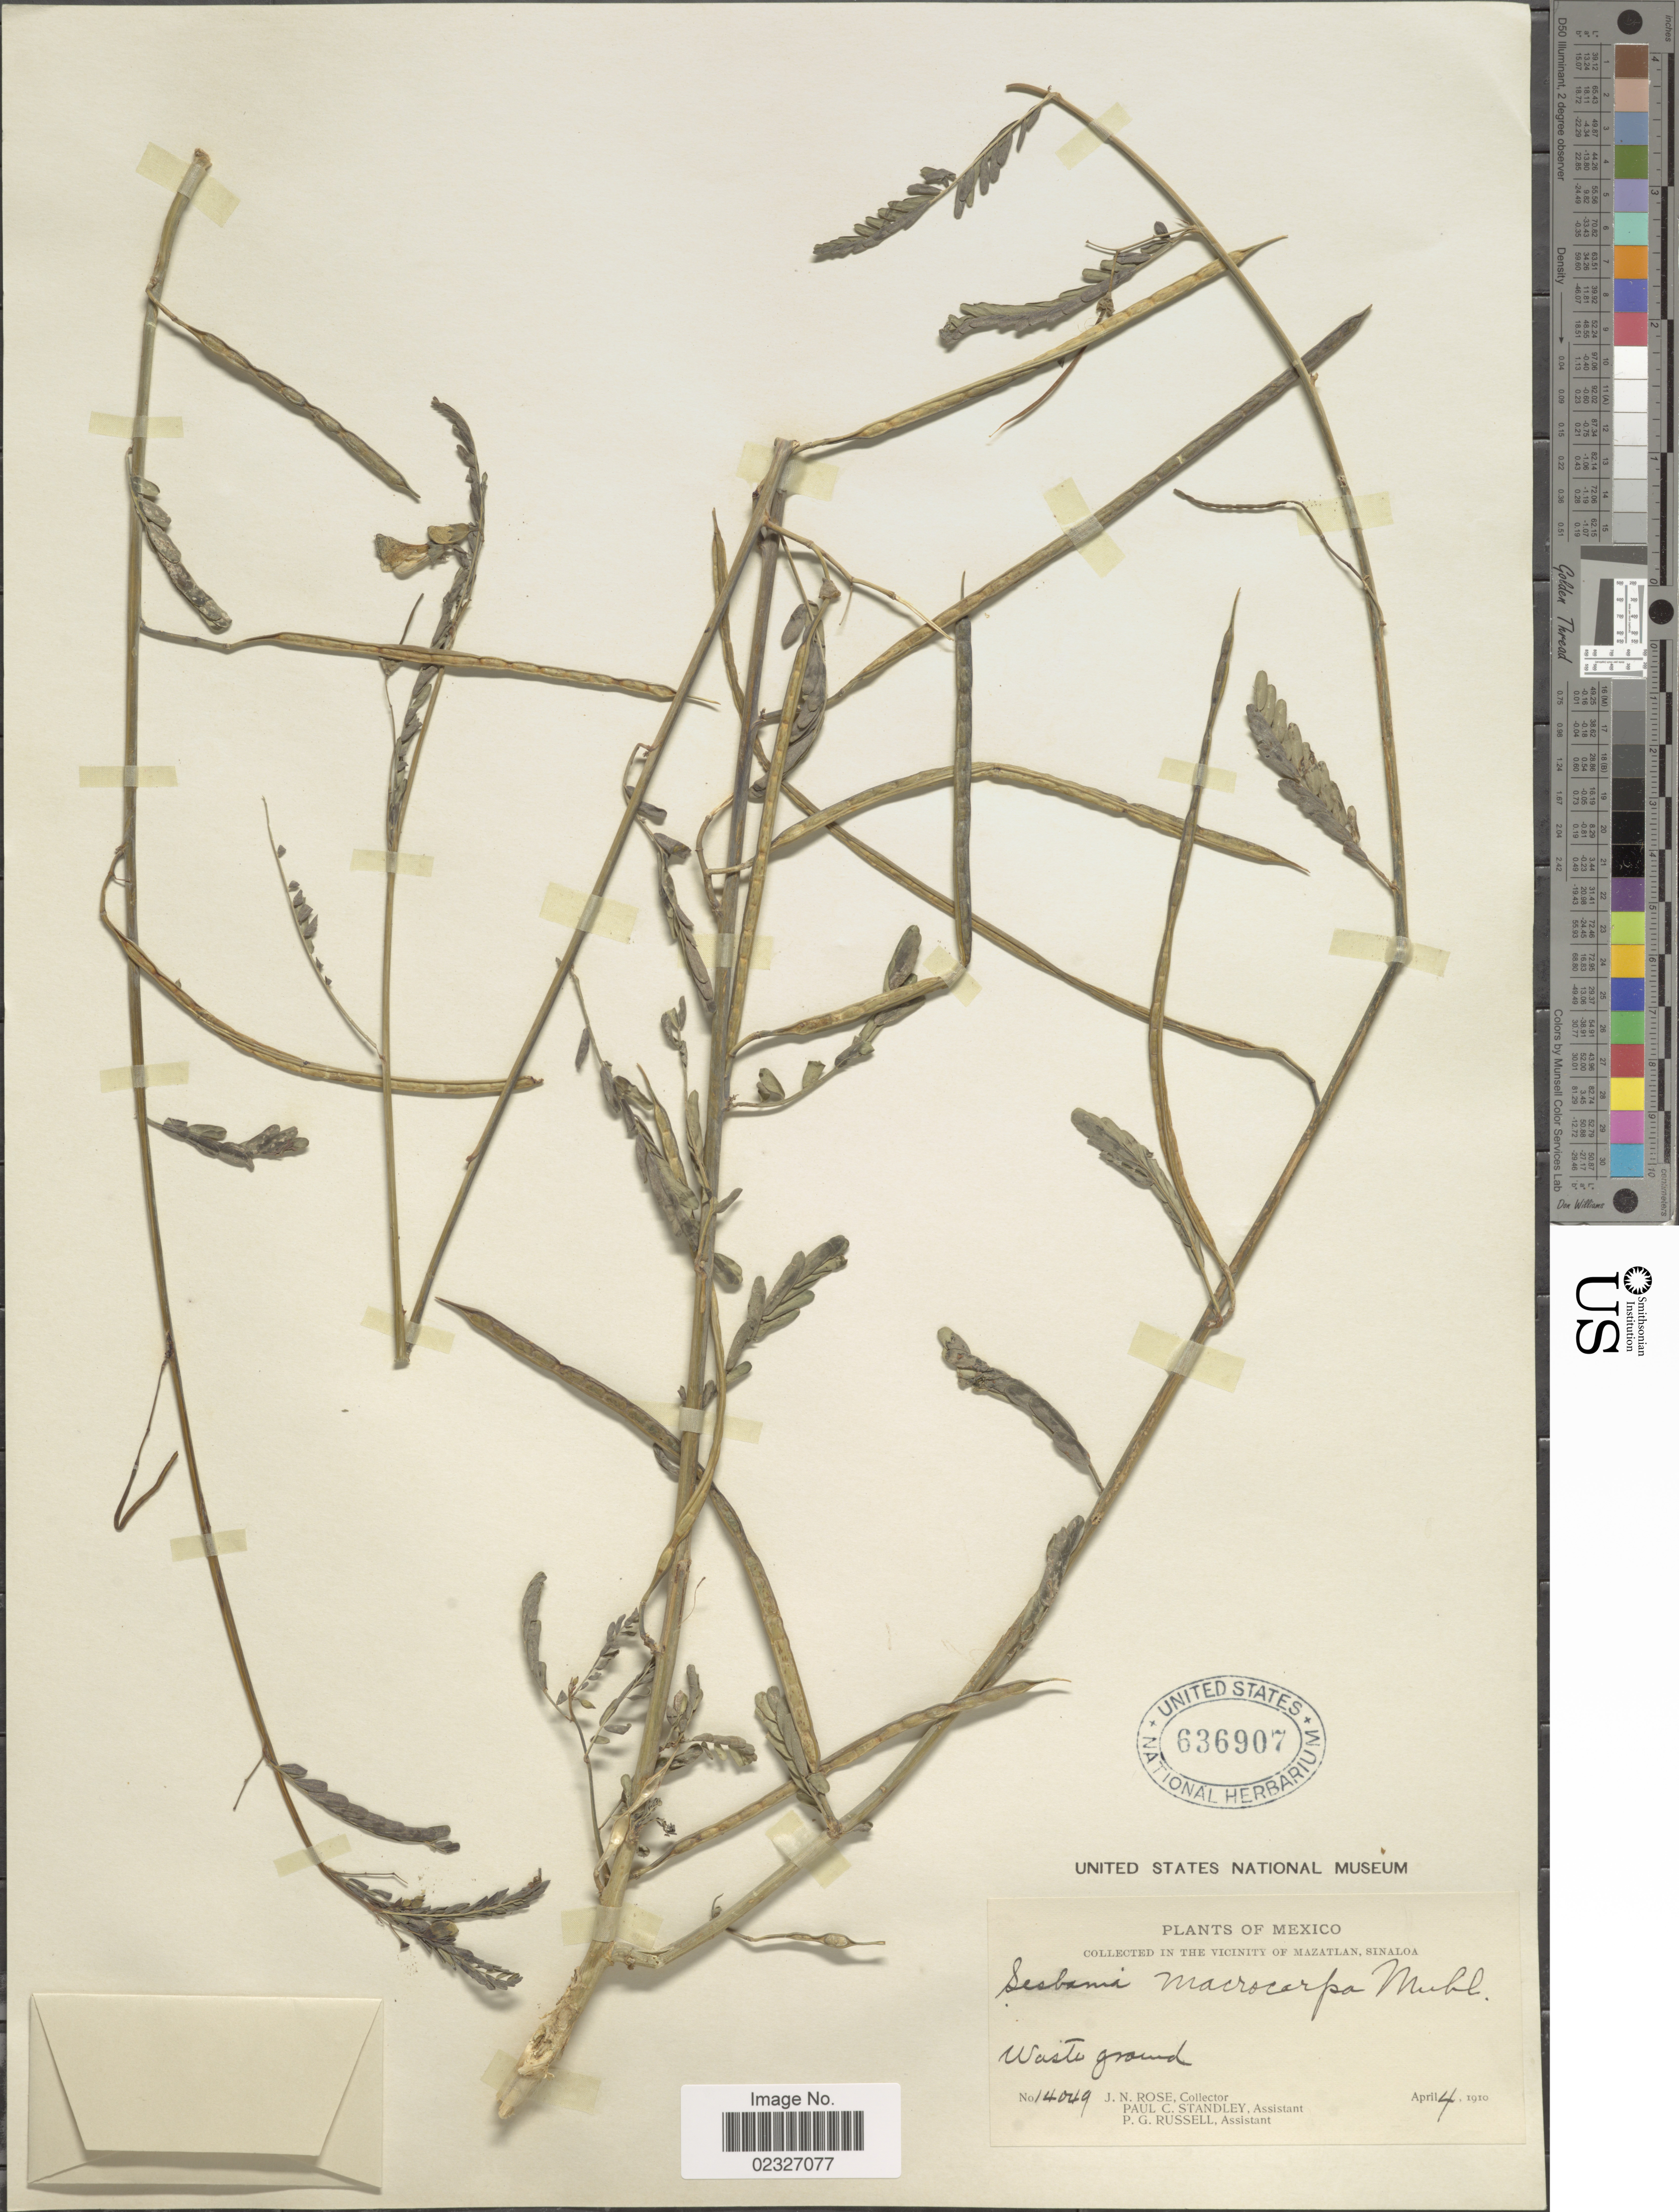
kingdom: Plantae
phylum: Tracheophyta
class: Magnoliopsida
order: Fabales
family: Fabaceae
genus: Sesbania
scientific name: Sesbania herbacea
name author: (Mill.) McVaugh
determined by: Strong, M. T., (US), Smithsonian Institution - National Museum of Natural History (UNITED STATES)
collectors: J. N. Rose, P. C. Standley & P. G. Russell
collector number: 14049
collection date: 1910-04-04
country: Mexico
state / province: Sinaloa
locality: In the Vicinity of Mazatlan, Waste ground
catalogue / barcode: US 636907